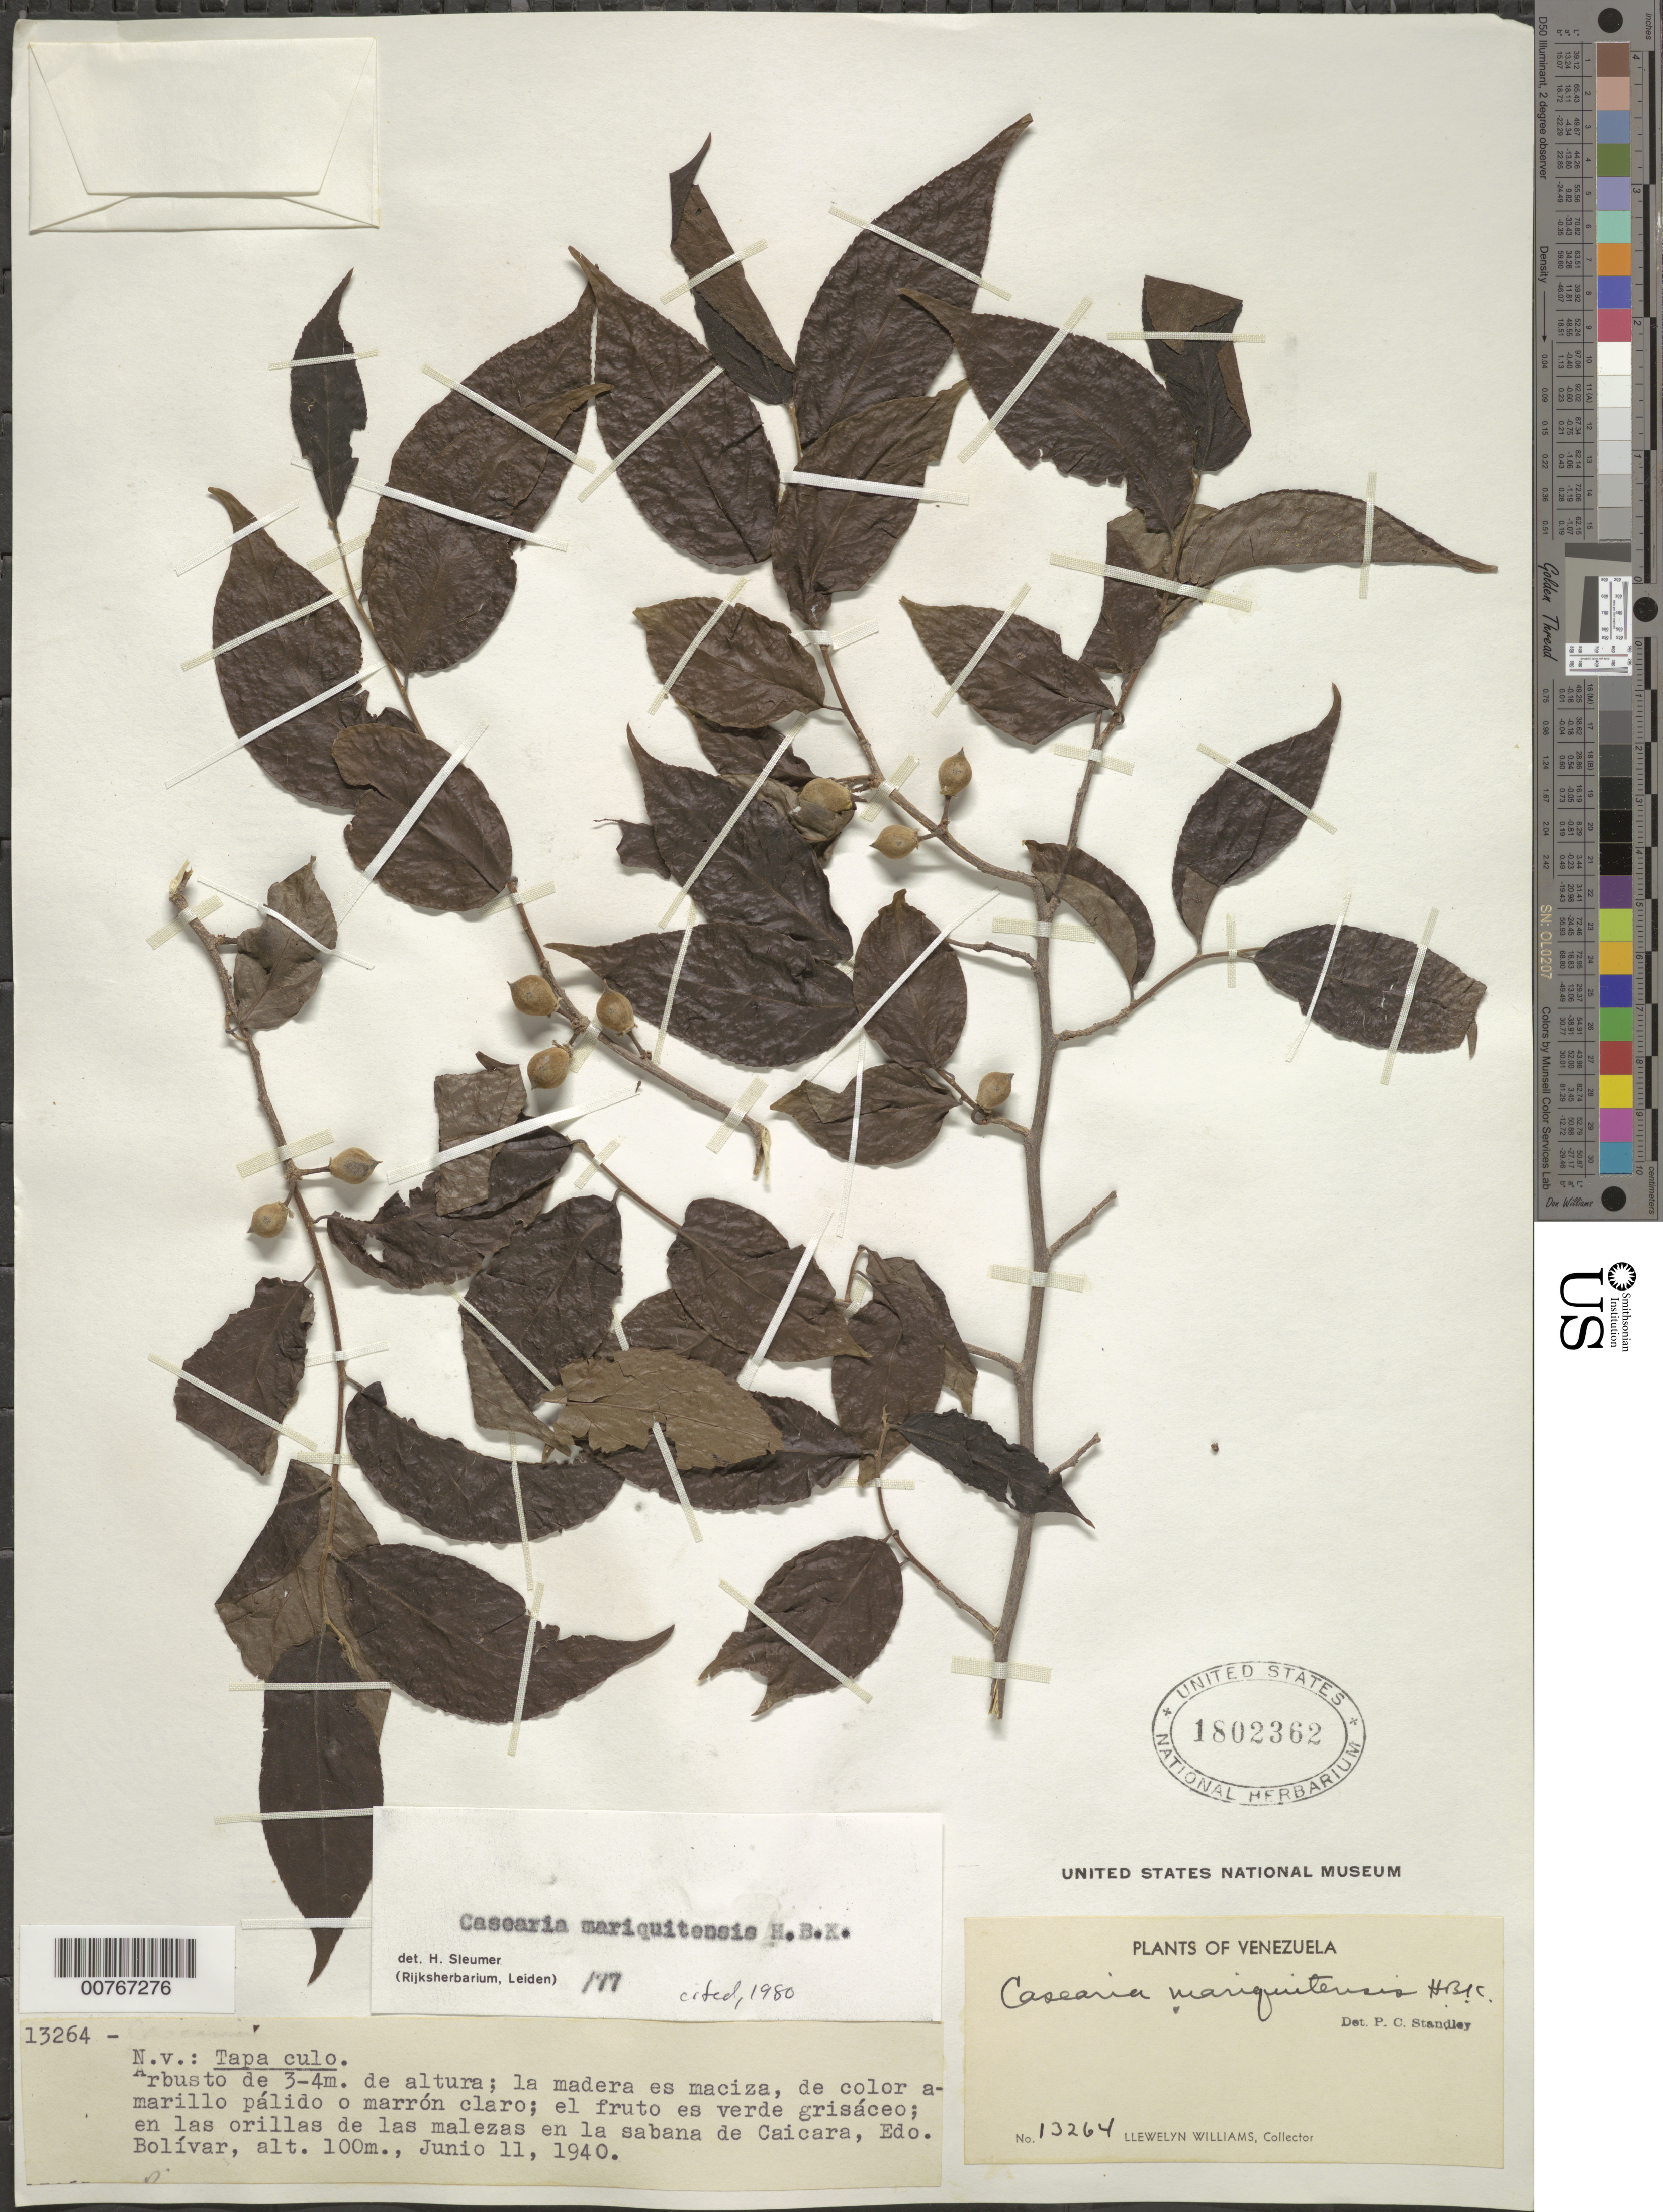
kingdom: Plantae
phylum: Tracheophyta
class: Magnoliopsida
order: Malpighiales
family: Salicaceae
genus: Casearia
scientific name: Casearia mariquitensis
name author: Kunth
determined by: Sleumer, H. O.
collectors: Ll. Williams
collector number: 13264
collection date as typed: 11-Jun-40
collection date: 1940-06-11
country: Venezuela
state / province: Bolívar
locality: Caicara, Medio Orinoco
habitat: Orillas de las malezas en la sabana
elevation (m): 100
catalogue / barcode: US 1802362